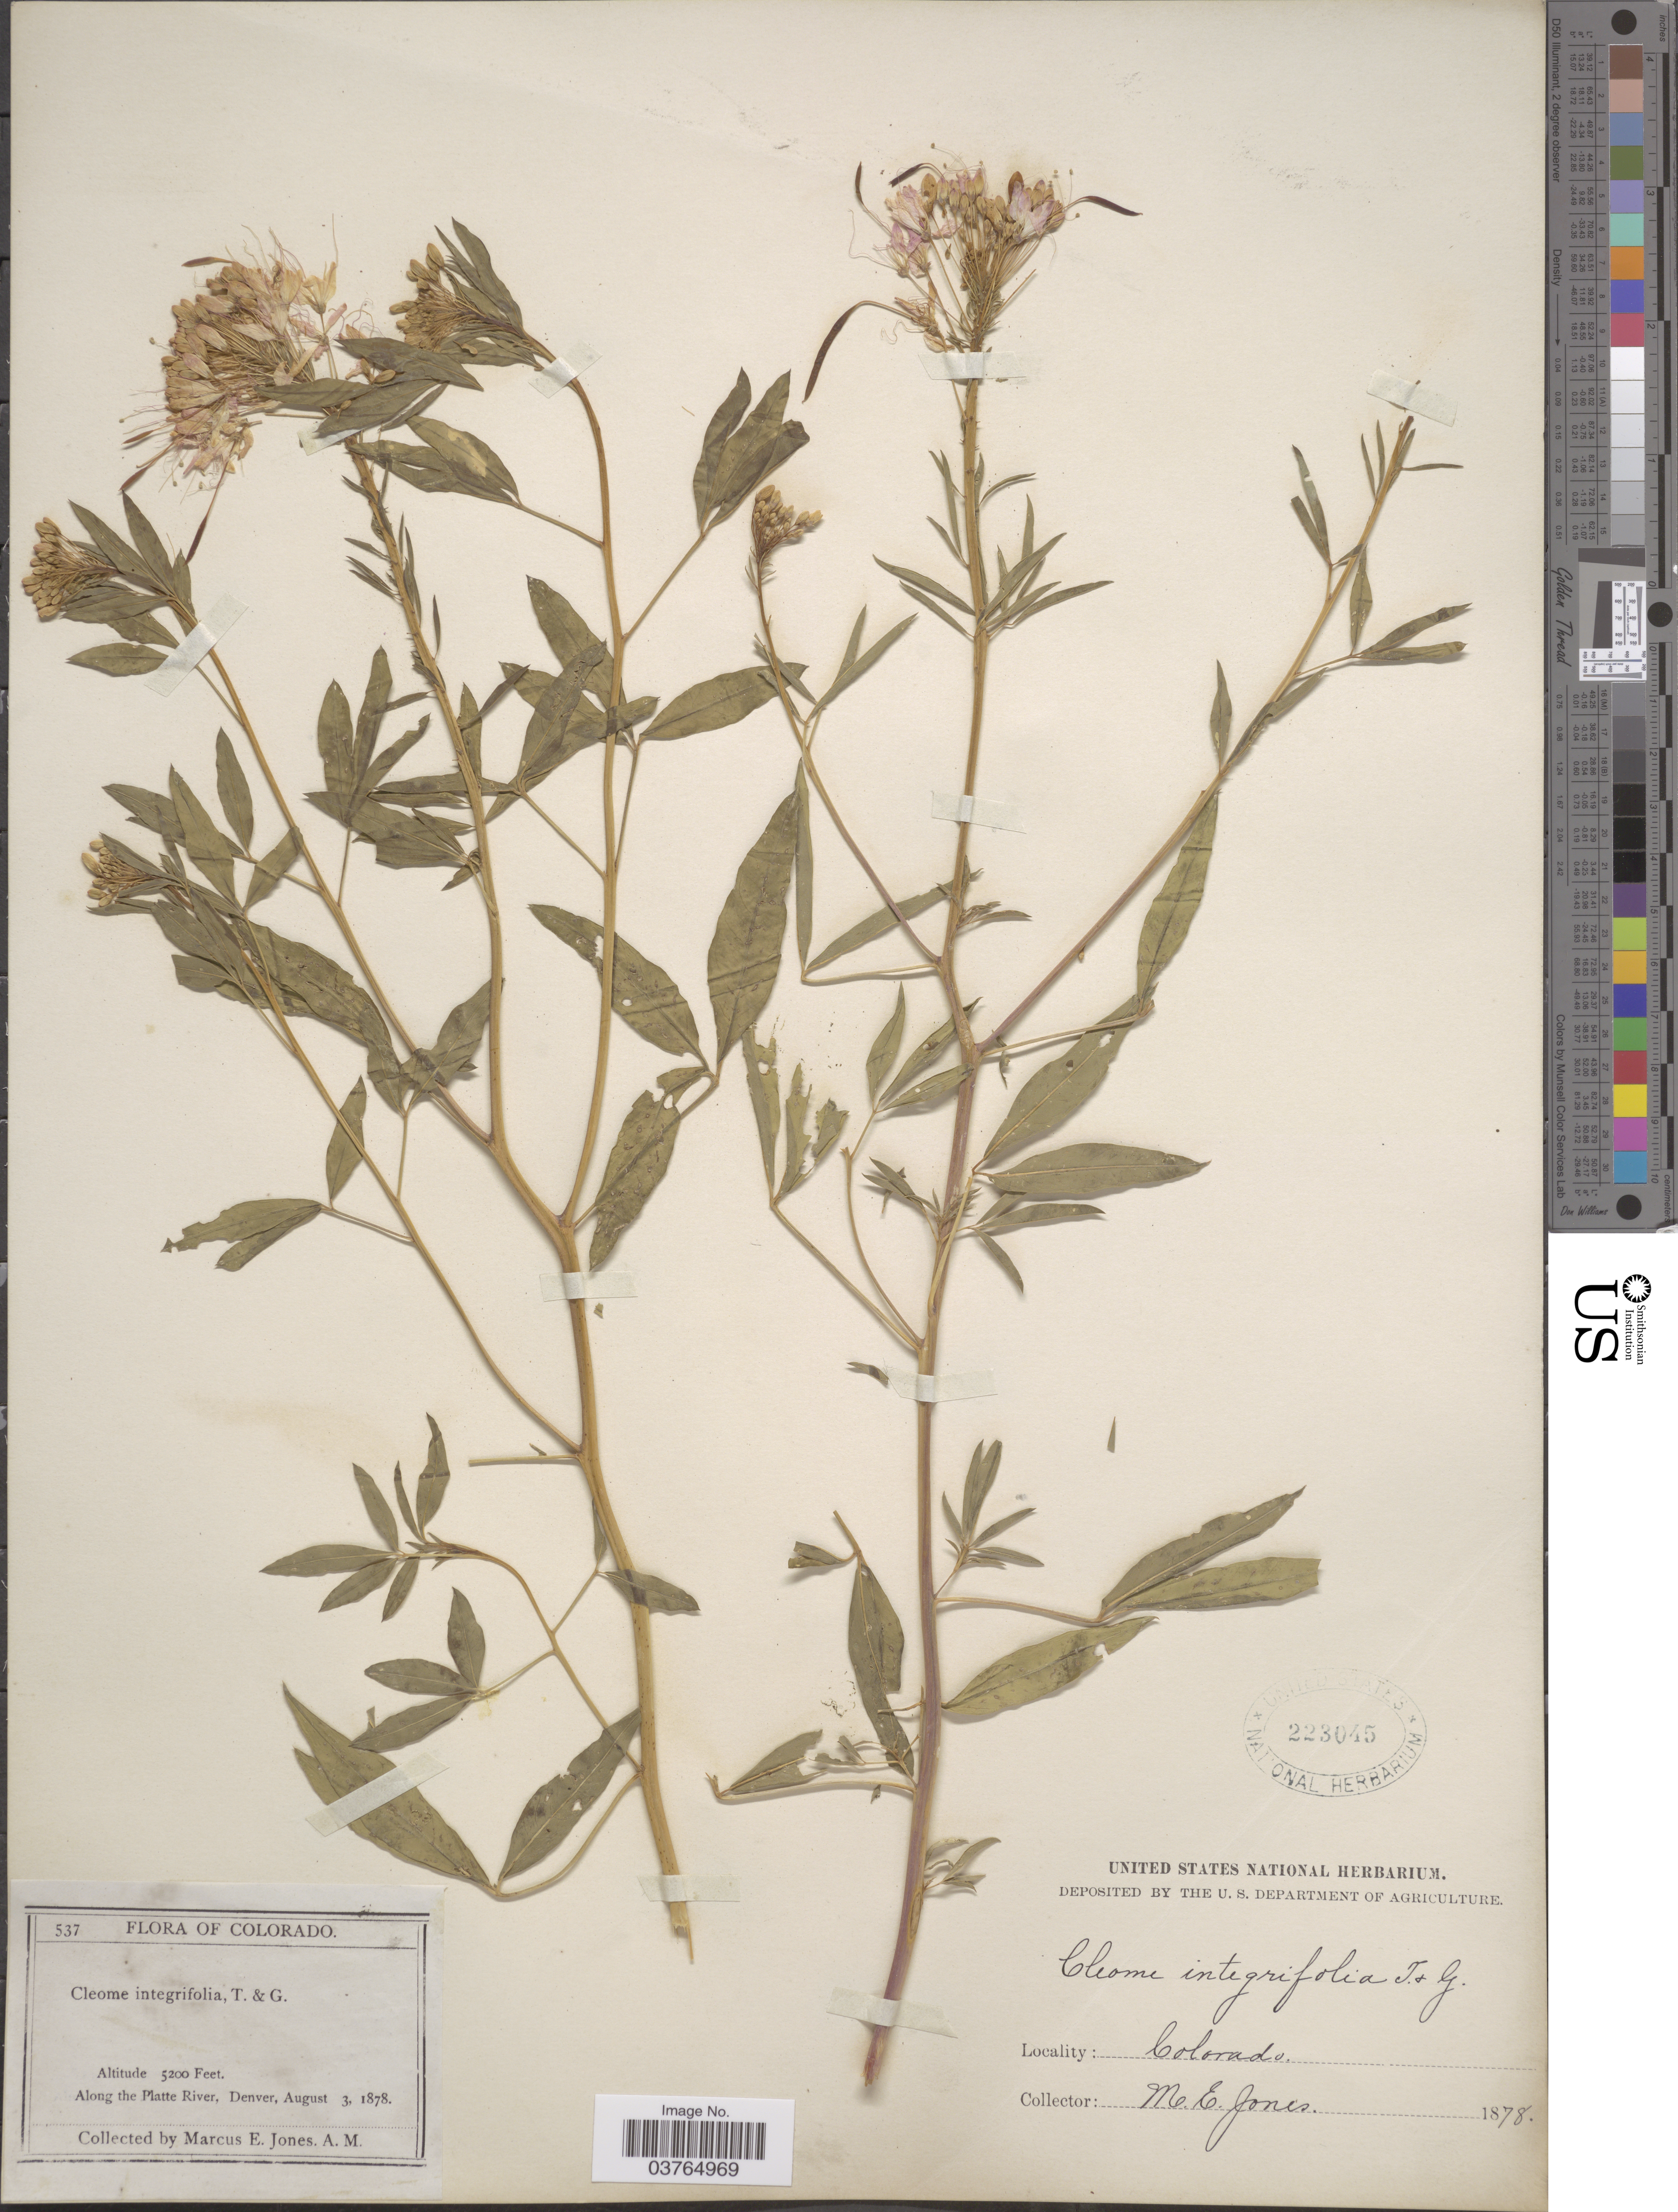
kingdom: Plantae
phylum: Tracheophyta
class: Magnoliopsida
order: Brassicales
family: Cleomaceae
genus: Cleomella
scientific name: Cleomella serrulata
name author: (Pursh) Roalson & J.C. Hall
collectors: M. E. Jones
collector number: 537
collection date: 1878-08-03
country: United States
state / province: Colorado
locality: Along the Platte River, Denver.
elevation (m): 1585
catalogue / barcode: US 223045